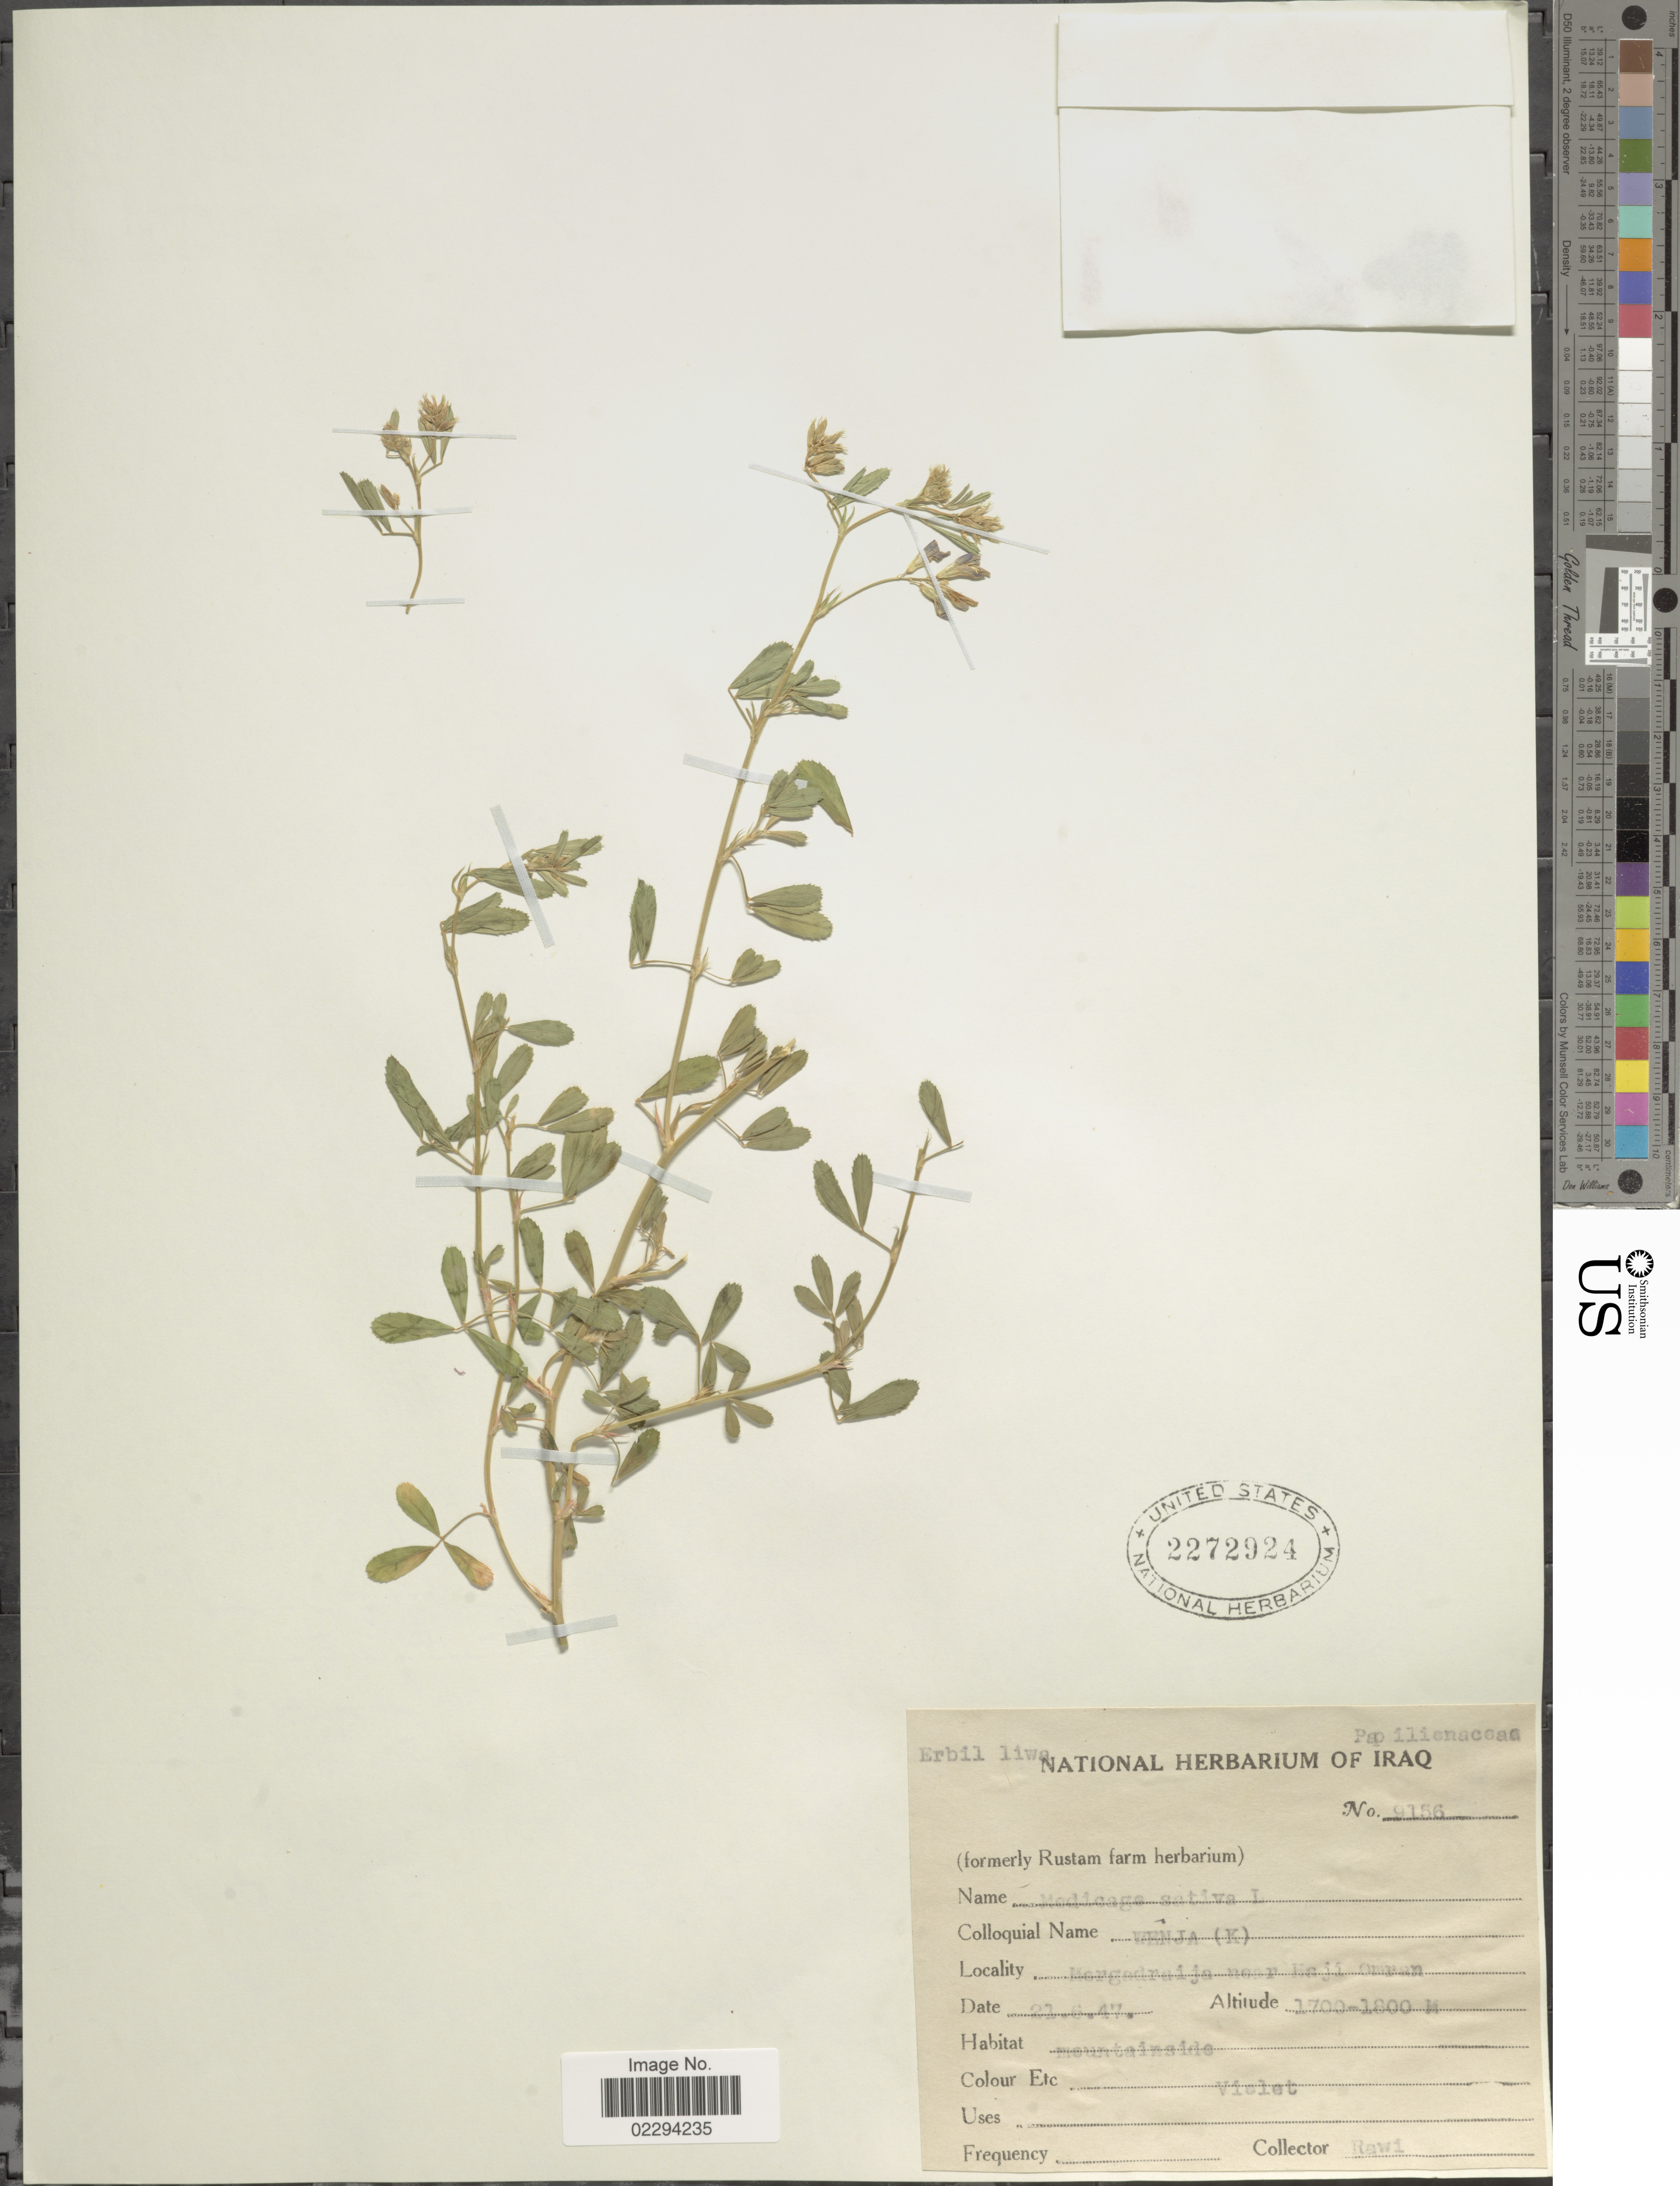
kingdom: Plantae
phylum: Tracheophyta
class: Magnoliopsida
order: Fabales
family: Fabaceae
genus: Medicago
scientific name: Medicago sativa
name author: L.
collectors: -. Rawi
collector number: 9156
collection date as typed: Transcribed d/m/y: 21/6/47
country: Iraq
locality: Mergadraija near Haji Omran, mountainside.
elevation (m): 1700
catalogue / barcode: US 2272924